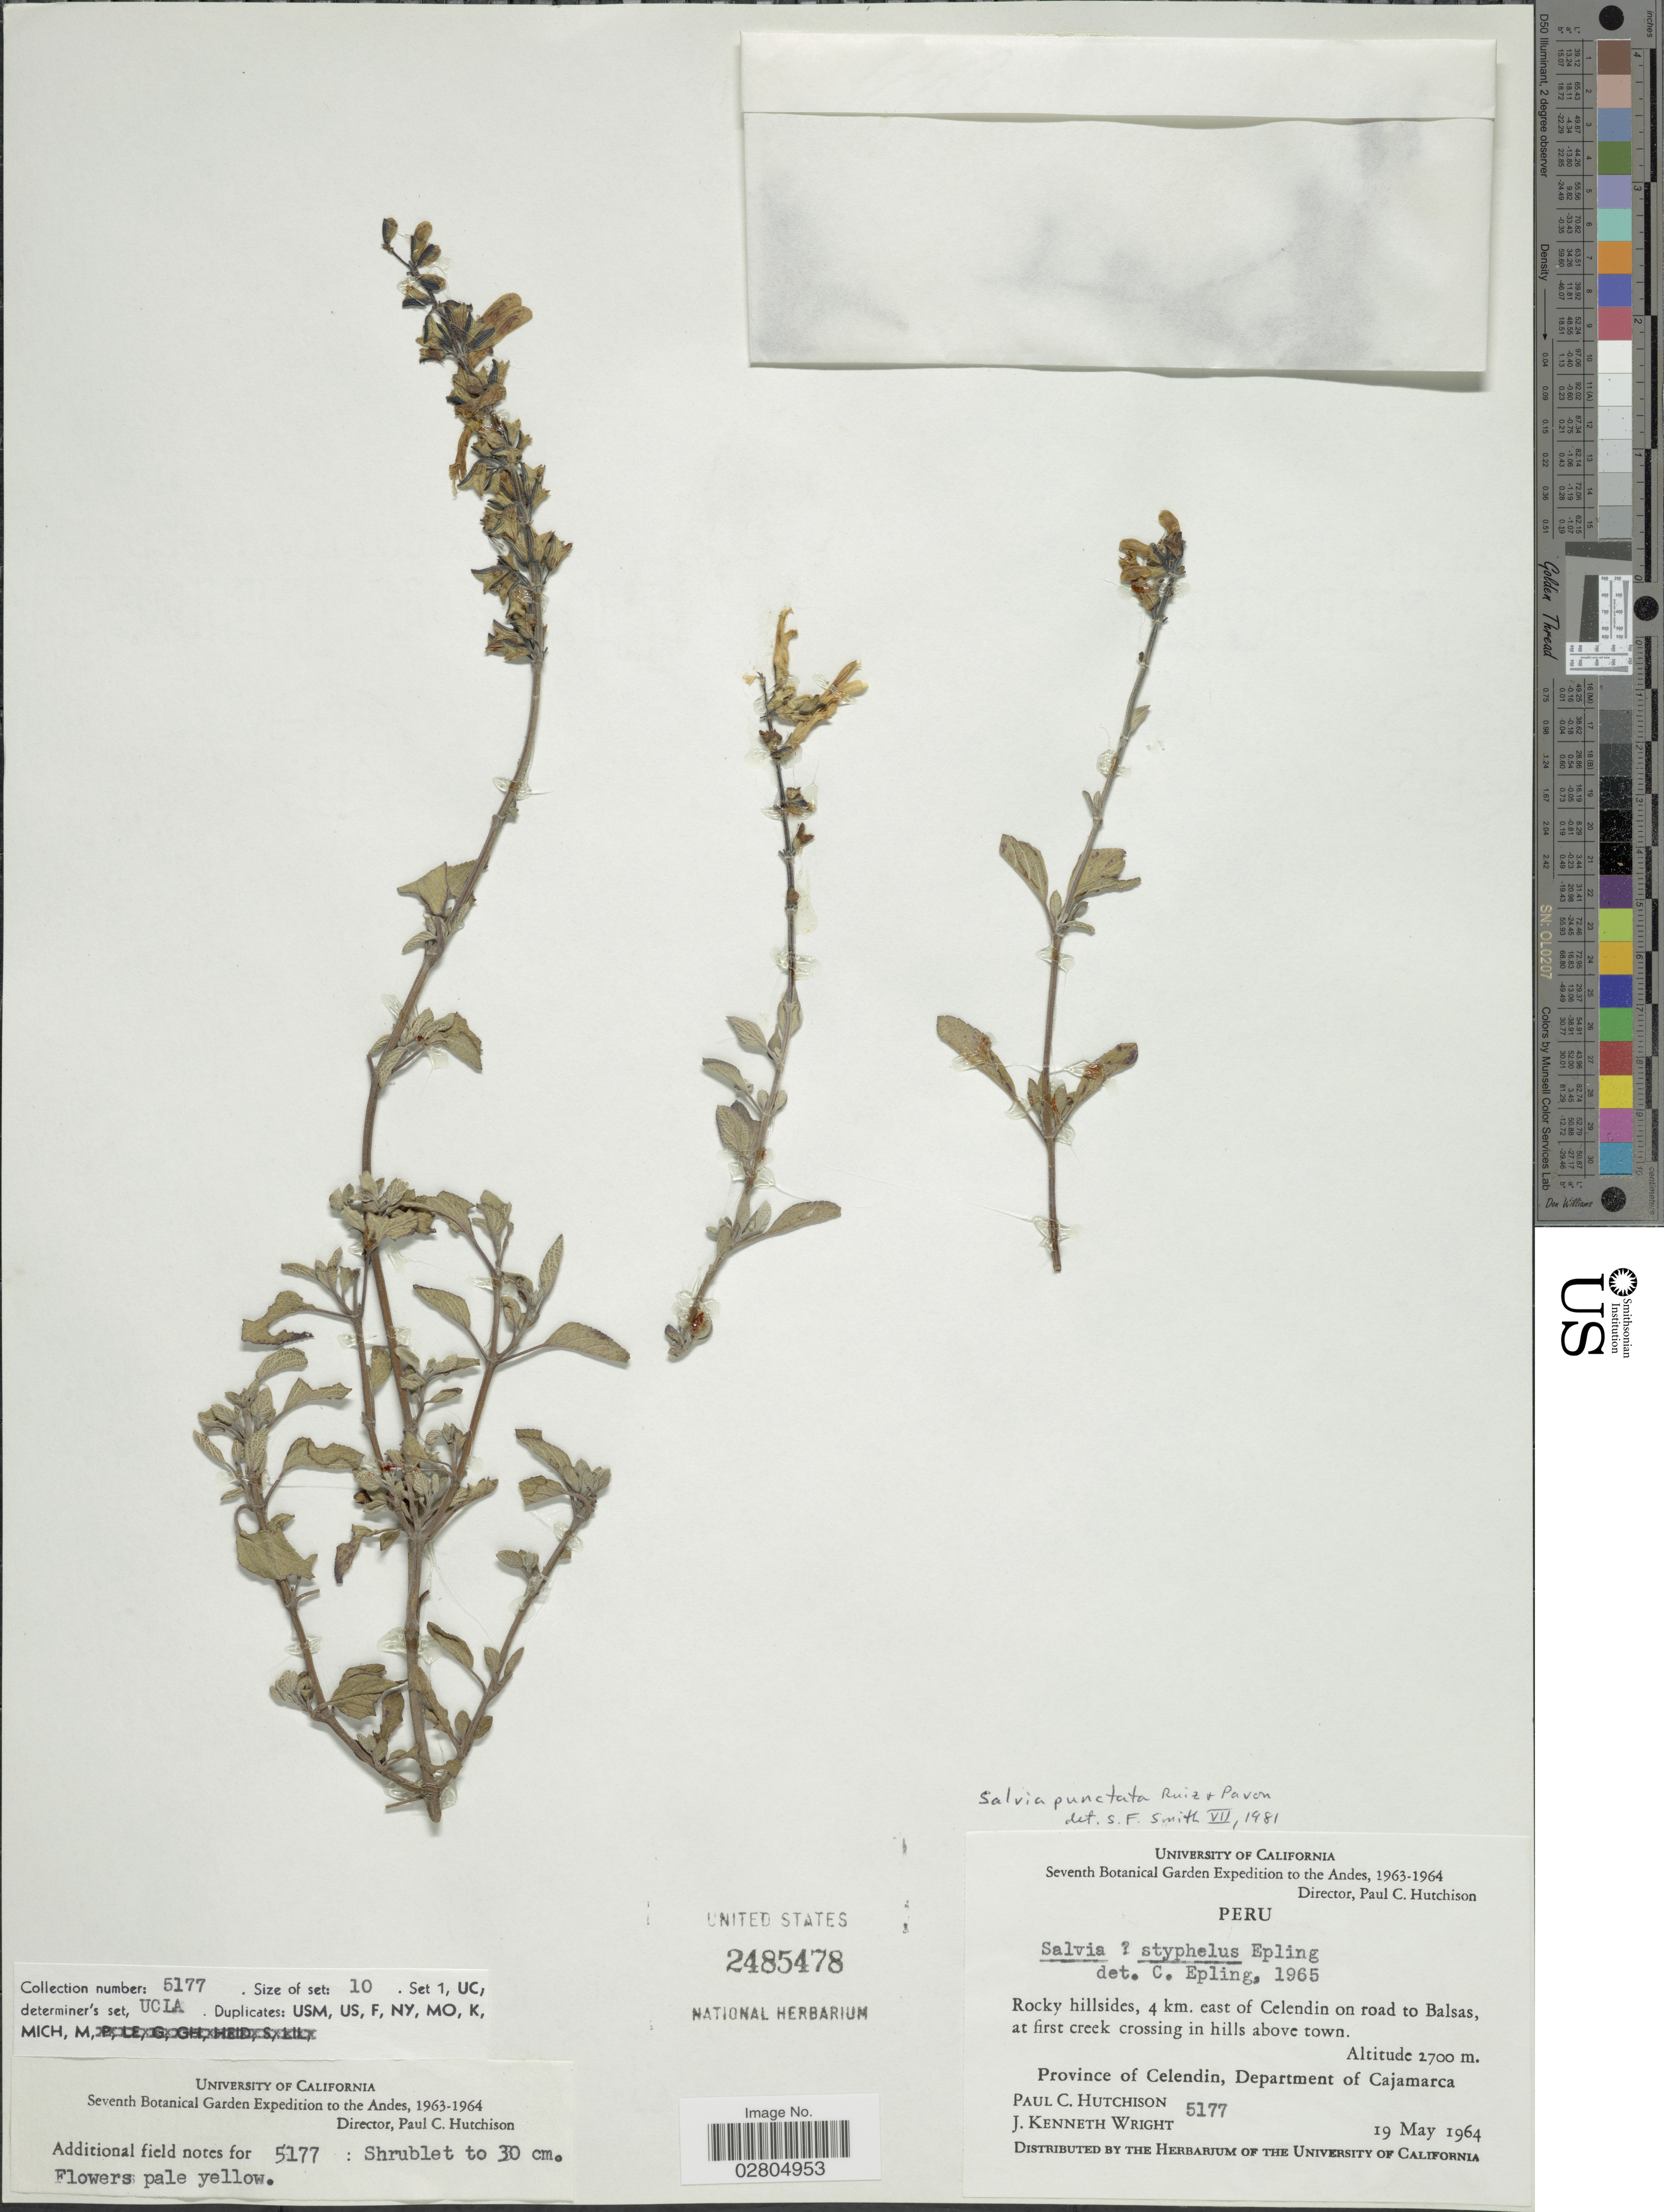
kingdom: Plantae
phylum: Tracheophyta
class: Magnoliopsida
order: Lamiales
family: Lamiaceae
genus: Salvia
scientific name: Salvia punctata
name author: Ruiz & Pav.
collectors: P. C. Hutchison & J. K. Wright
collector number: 5177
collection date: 1964-05-19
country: Peru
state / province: Cajamarca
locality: Andes. Rocky hillsides, 4 km. east of Celendin on road to Balsas, at first creek crossing in hills above town. Province of Celendin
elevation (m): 2700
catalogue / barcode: US 2485478